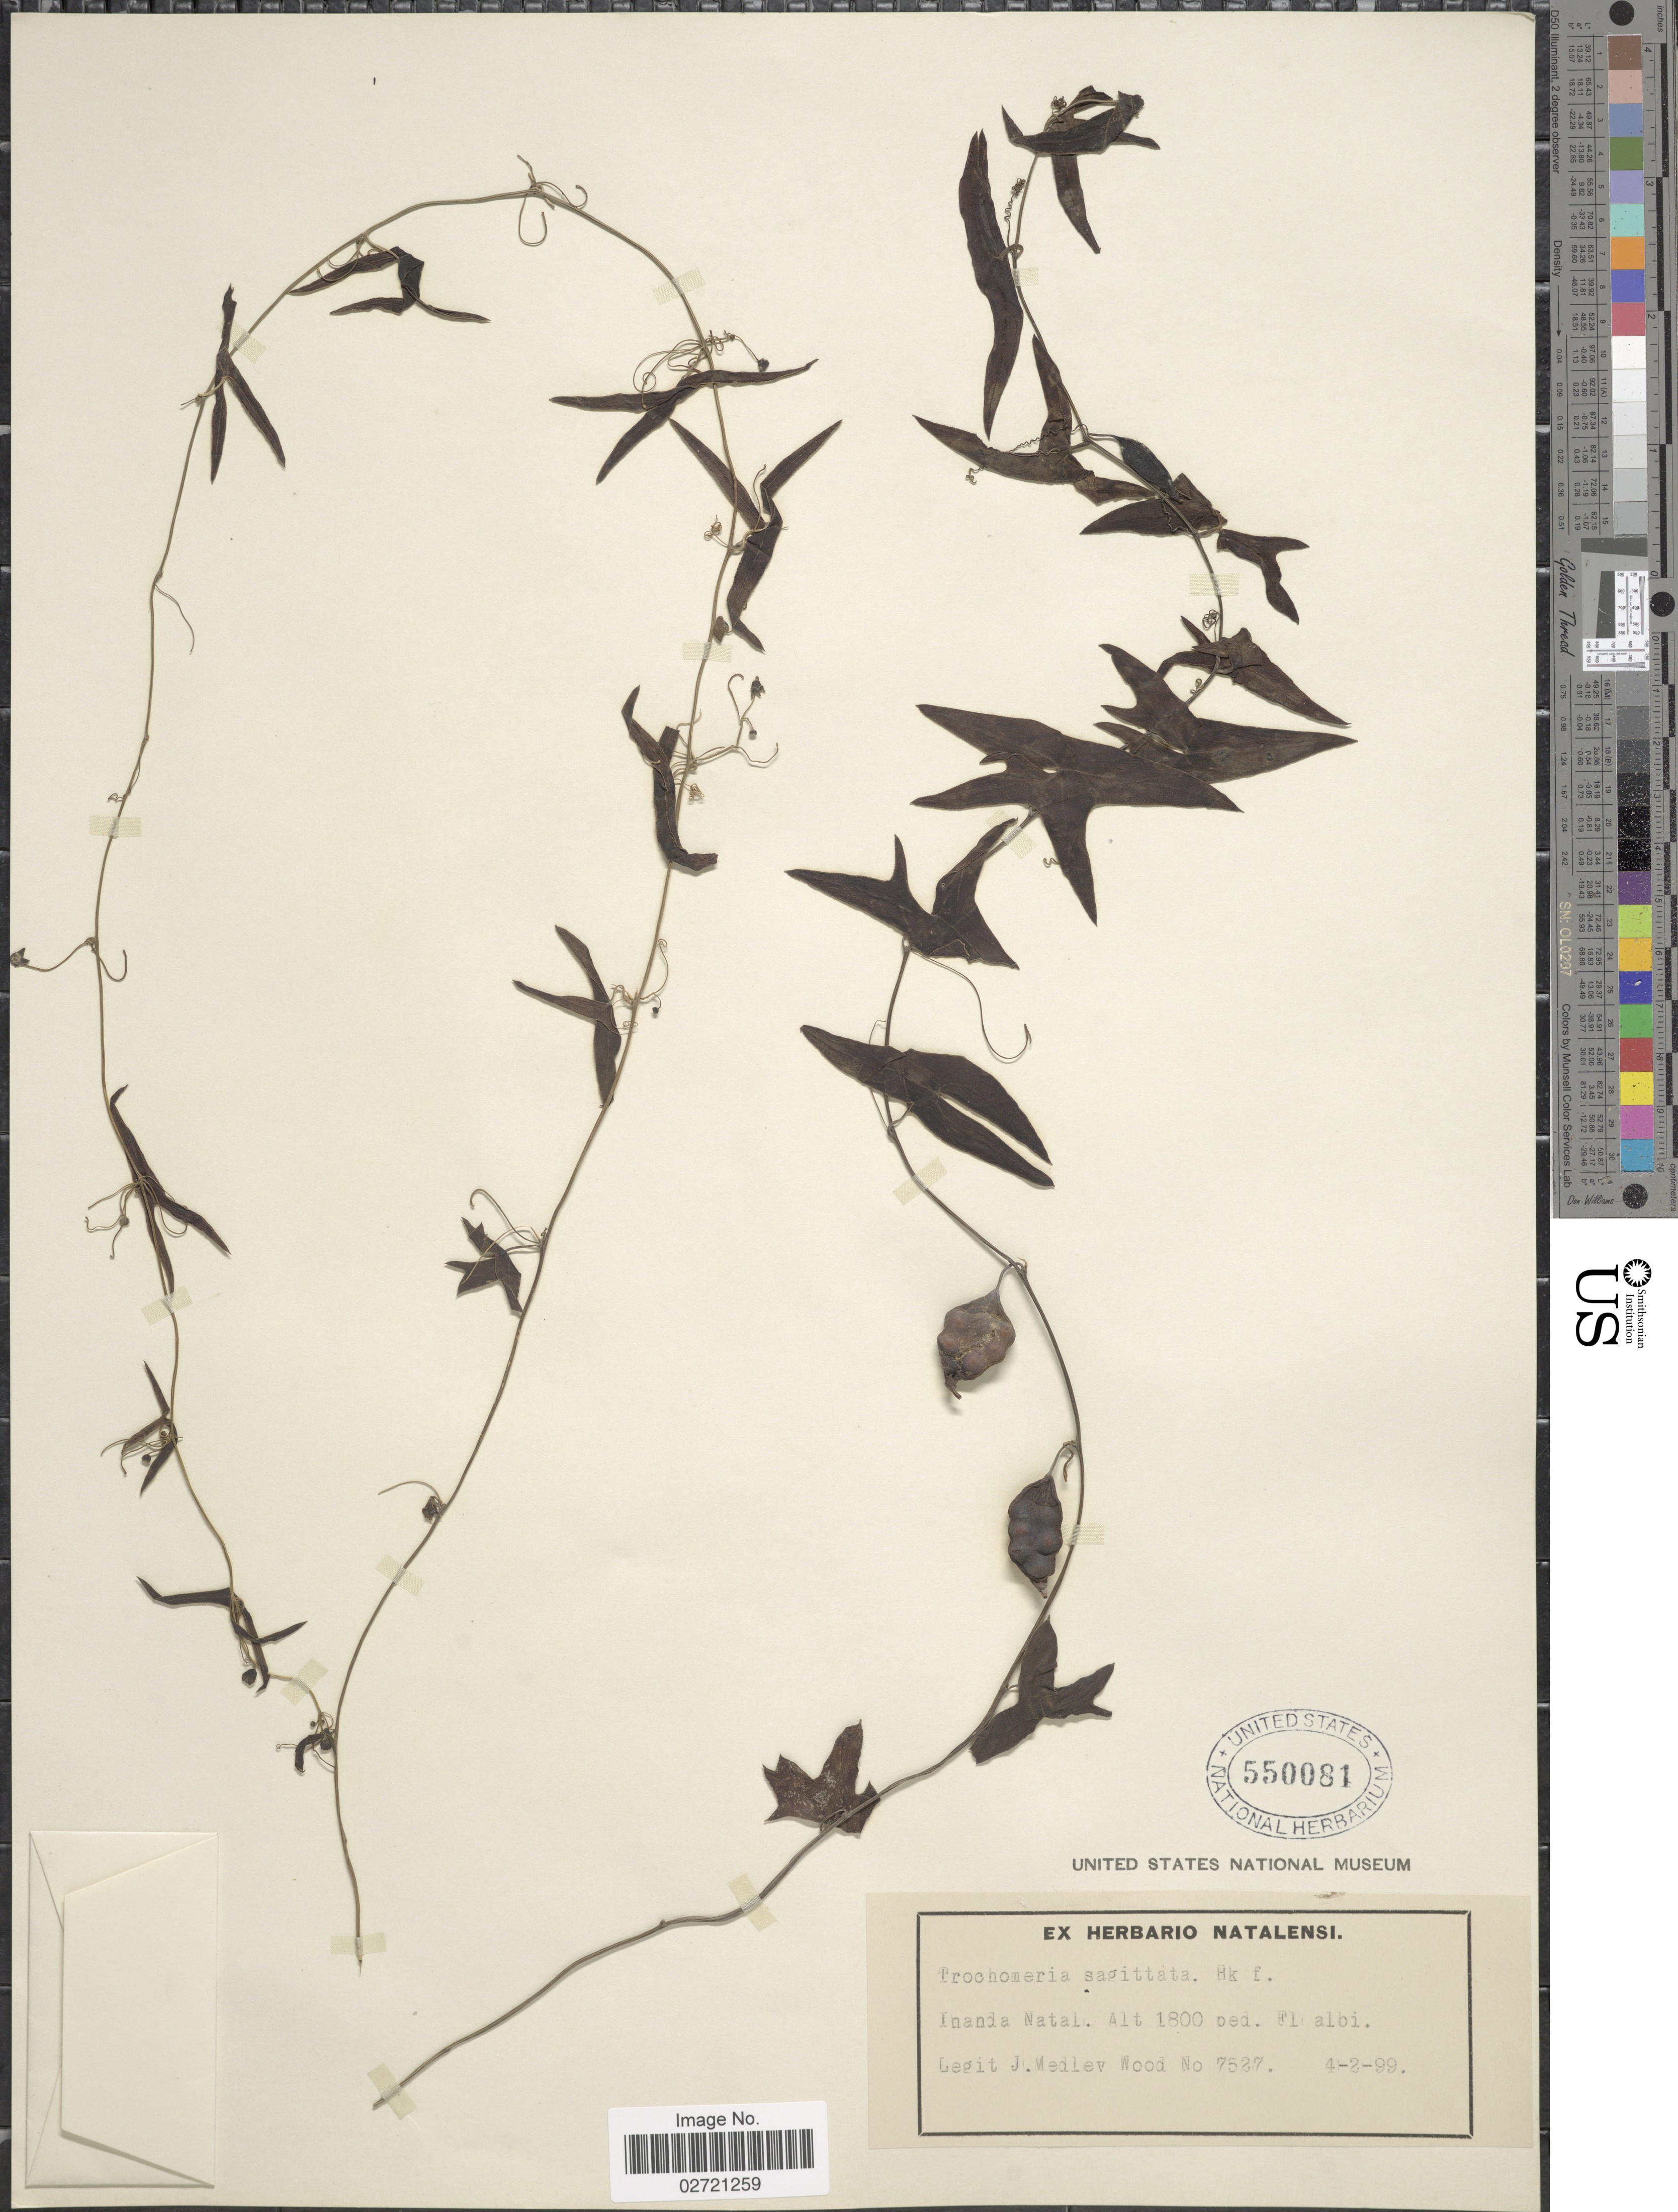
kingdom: Plantae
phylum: Tracheophyta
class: Magnoliopsida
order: Cucurbitales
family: Cucurbitaceae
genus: Trochomeria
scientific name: Trochomeria sagittata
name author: Cogn.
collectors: J. Medley Wood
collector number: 7527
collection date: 1899-02-04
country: South Africa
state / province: KwaZulu-Natal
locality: Inanda. Natal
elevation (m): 549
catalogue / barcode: US 550081